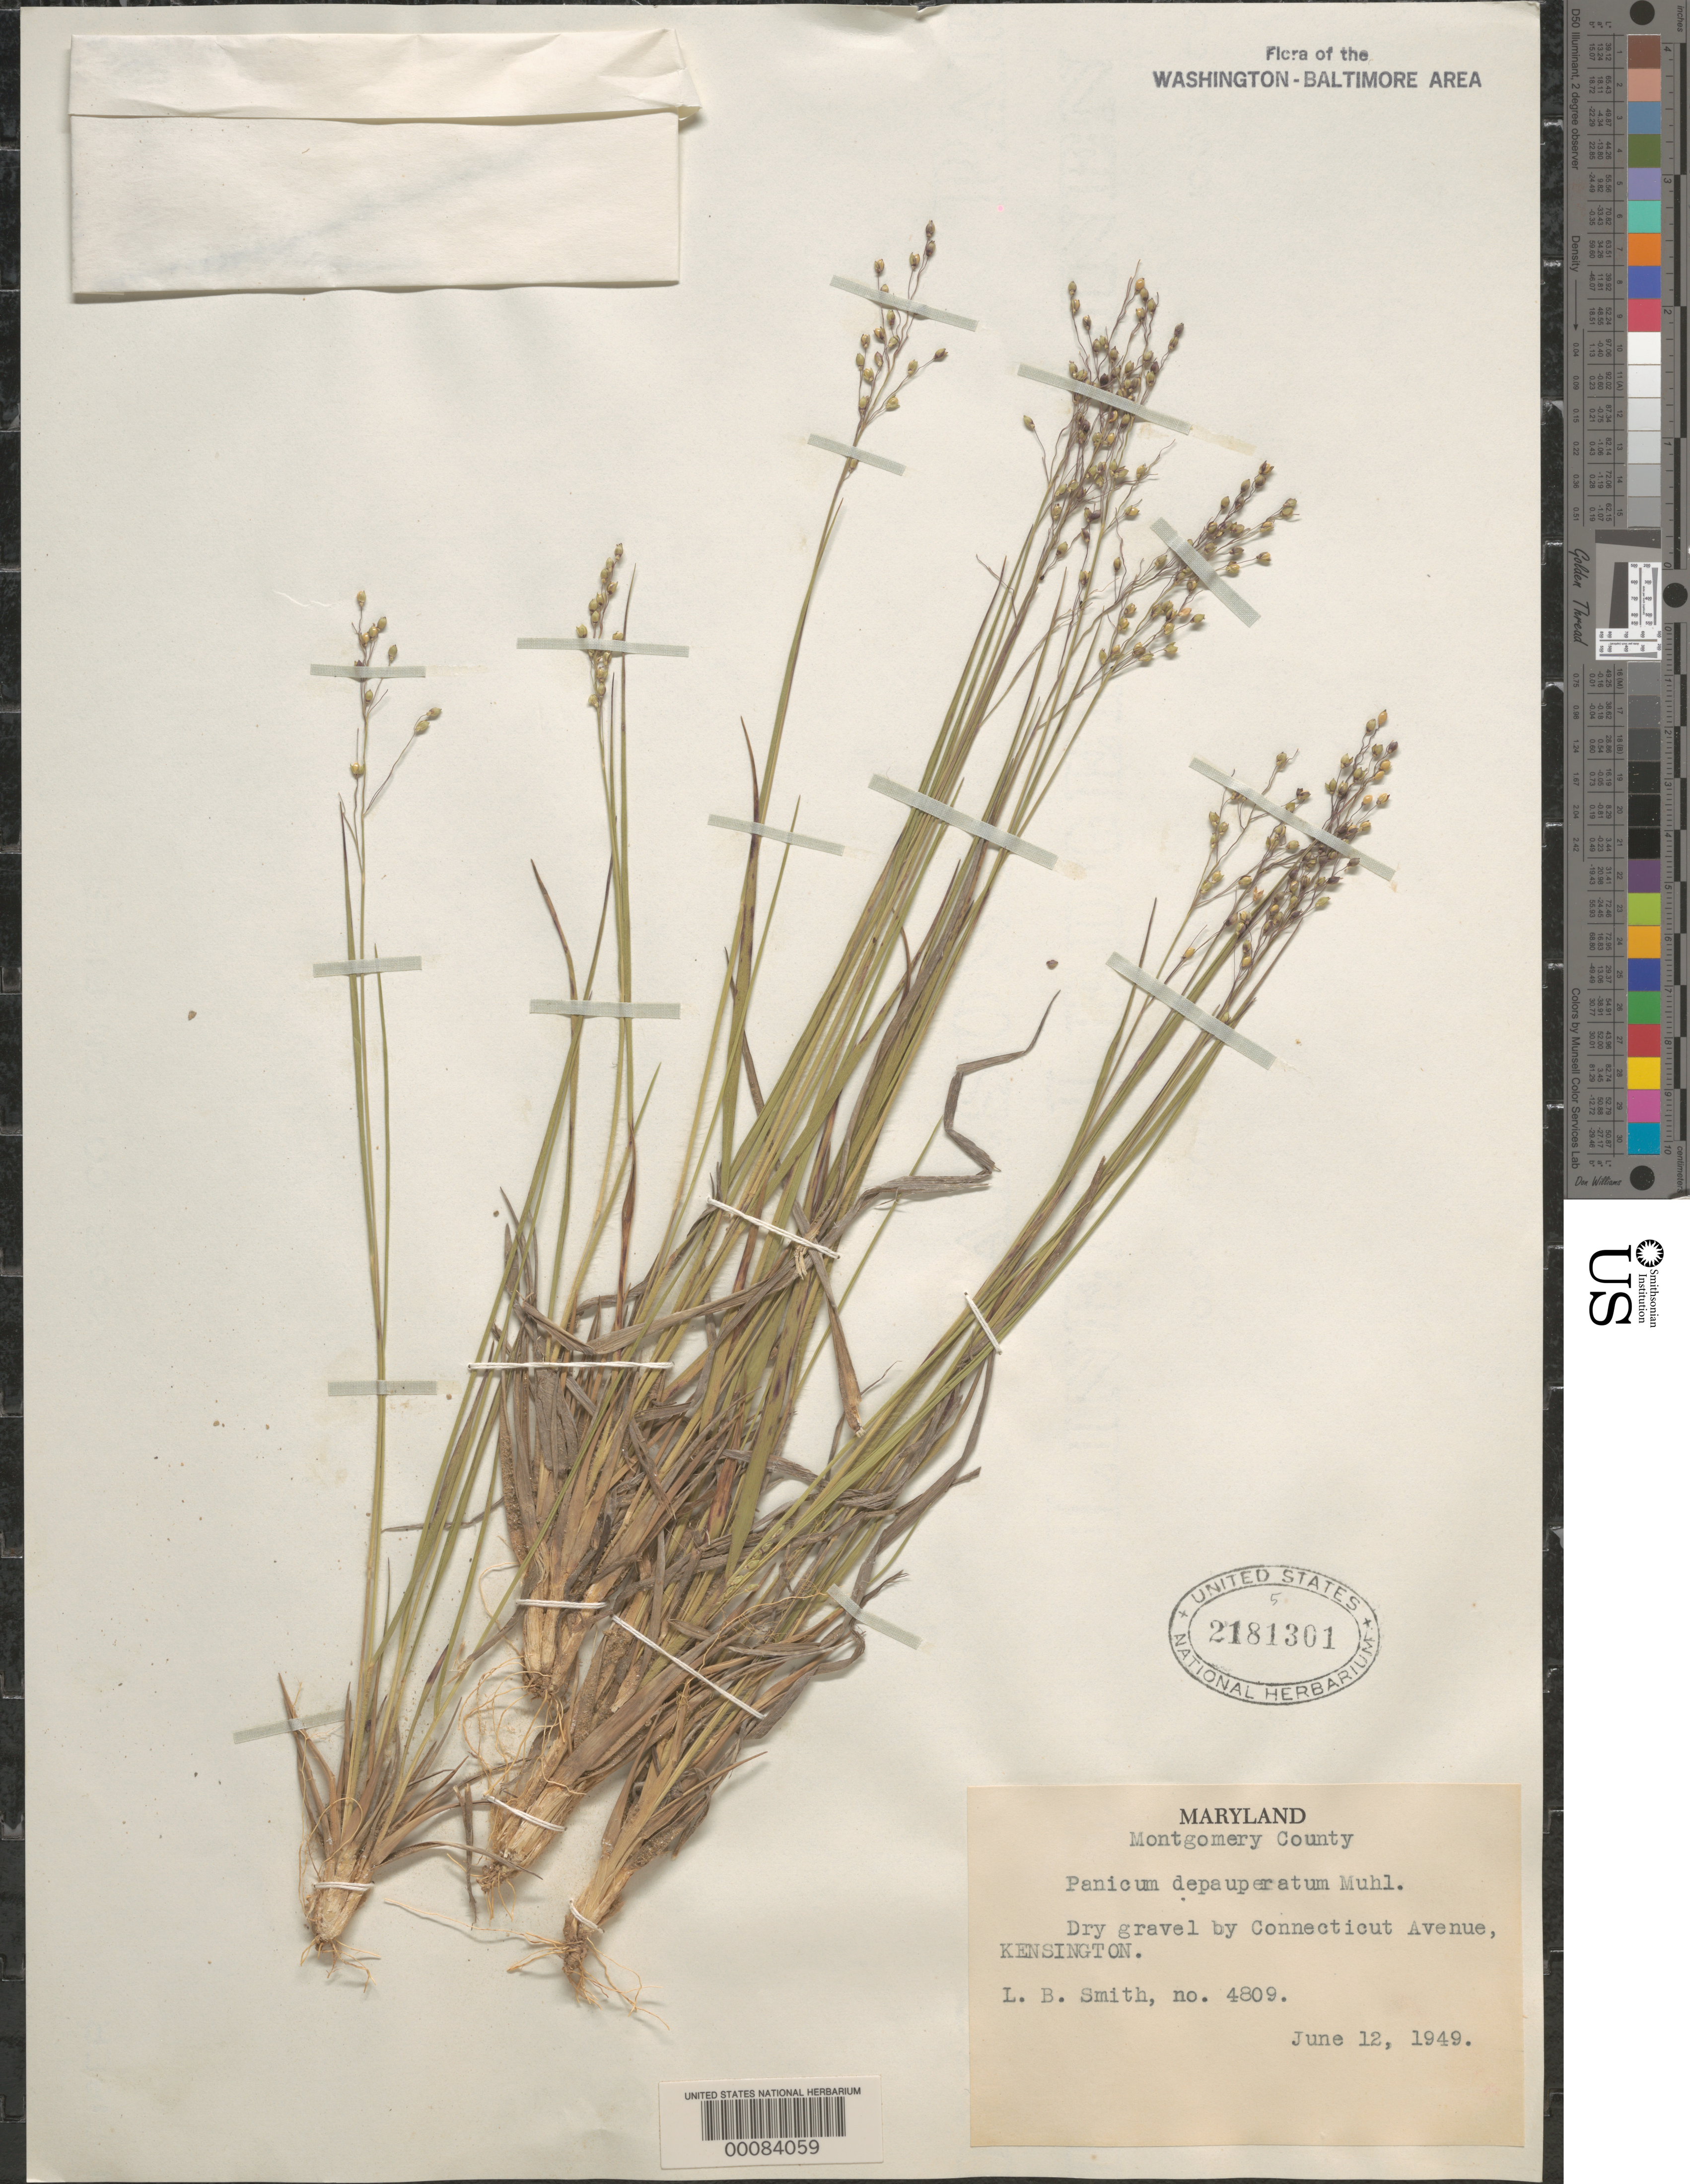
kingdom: Plantae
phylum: Tracheophyta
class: Liliopsida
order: Poales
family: Poaceae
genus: Dichanthelium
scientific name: Dichanthelium depauperatum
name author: (Muhl.) Gould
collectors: L. Smith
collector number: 4809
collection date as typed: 12 Jun 1949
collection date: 1949-06-12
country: United States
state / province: Maryland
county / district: Montgomery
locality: Kensington, near Connecticut Ave.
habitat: Dry gravel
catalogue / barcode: US 2181301